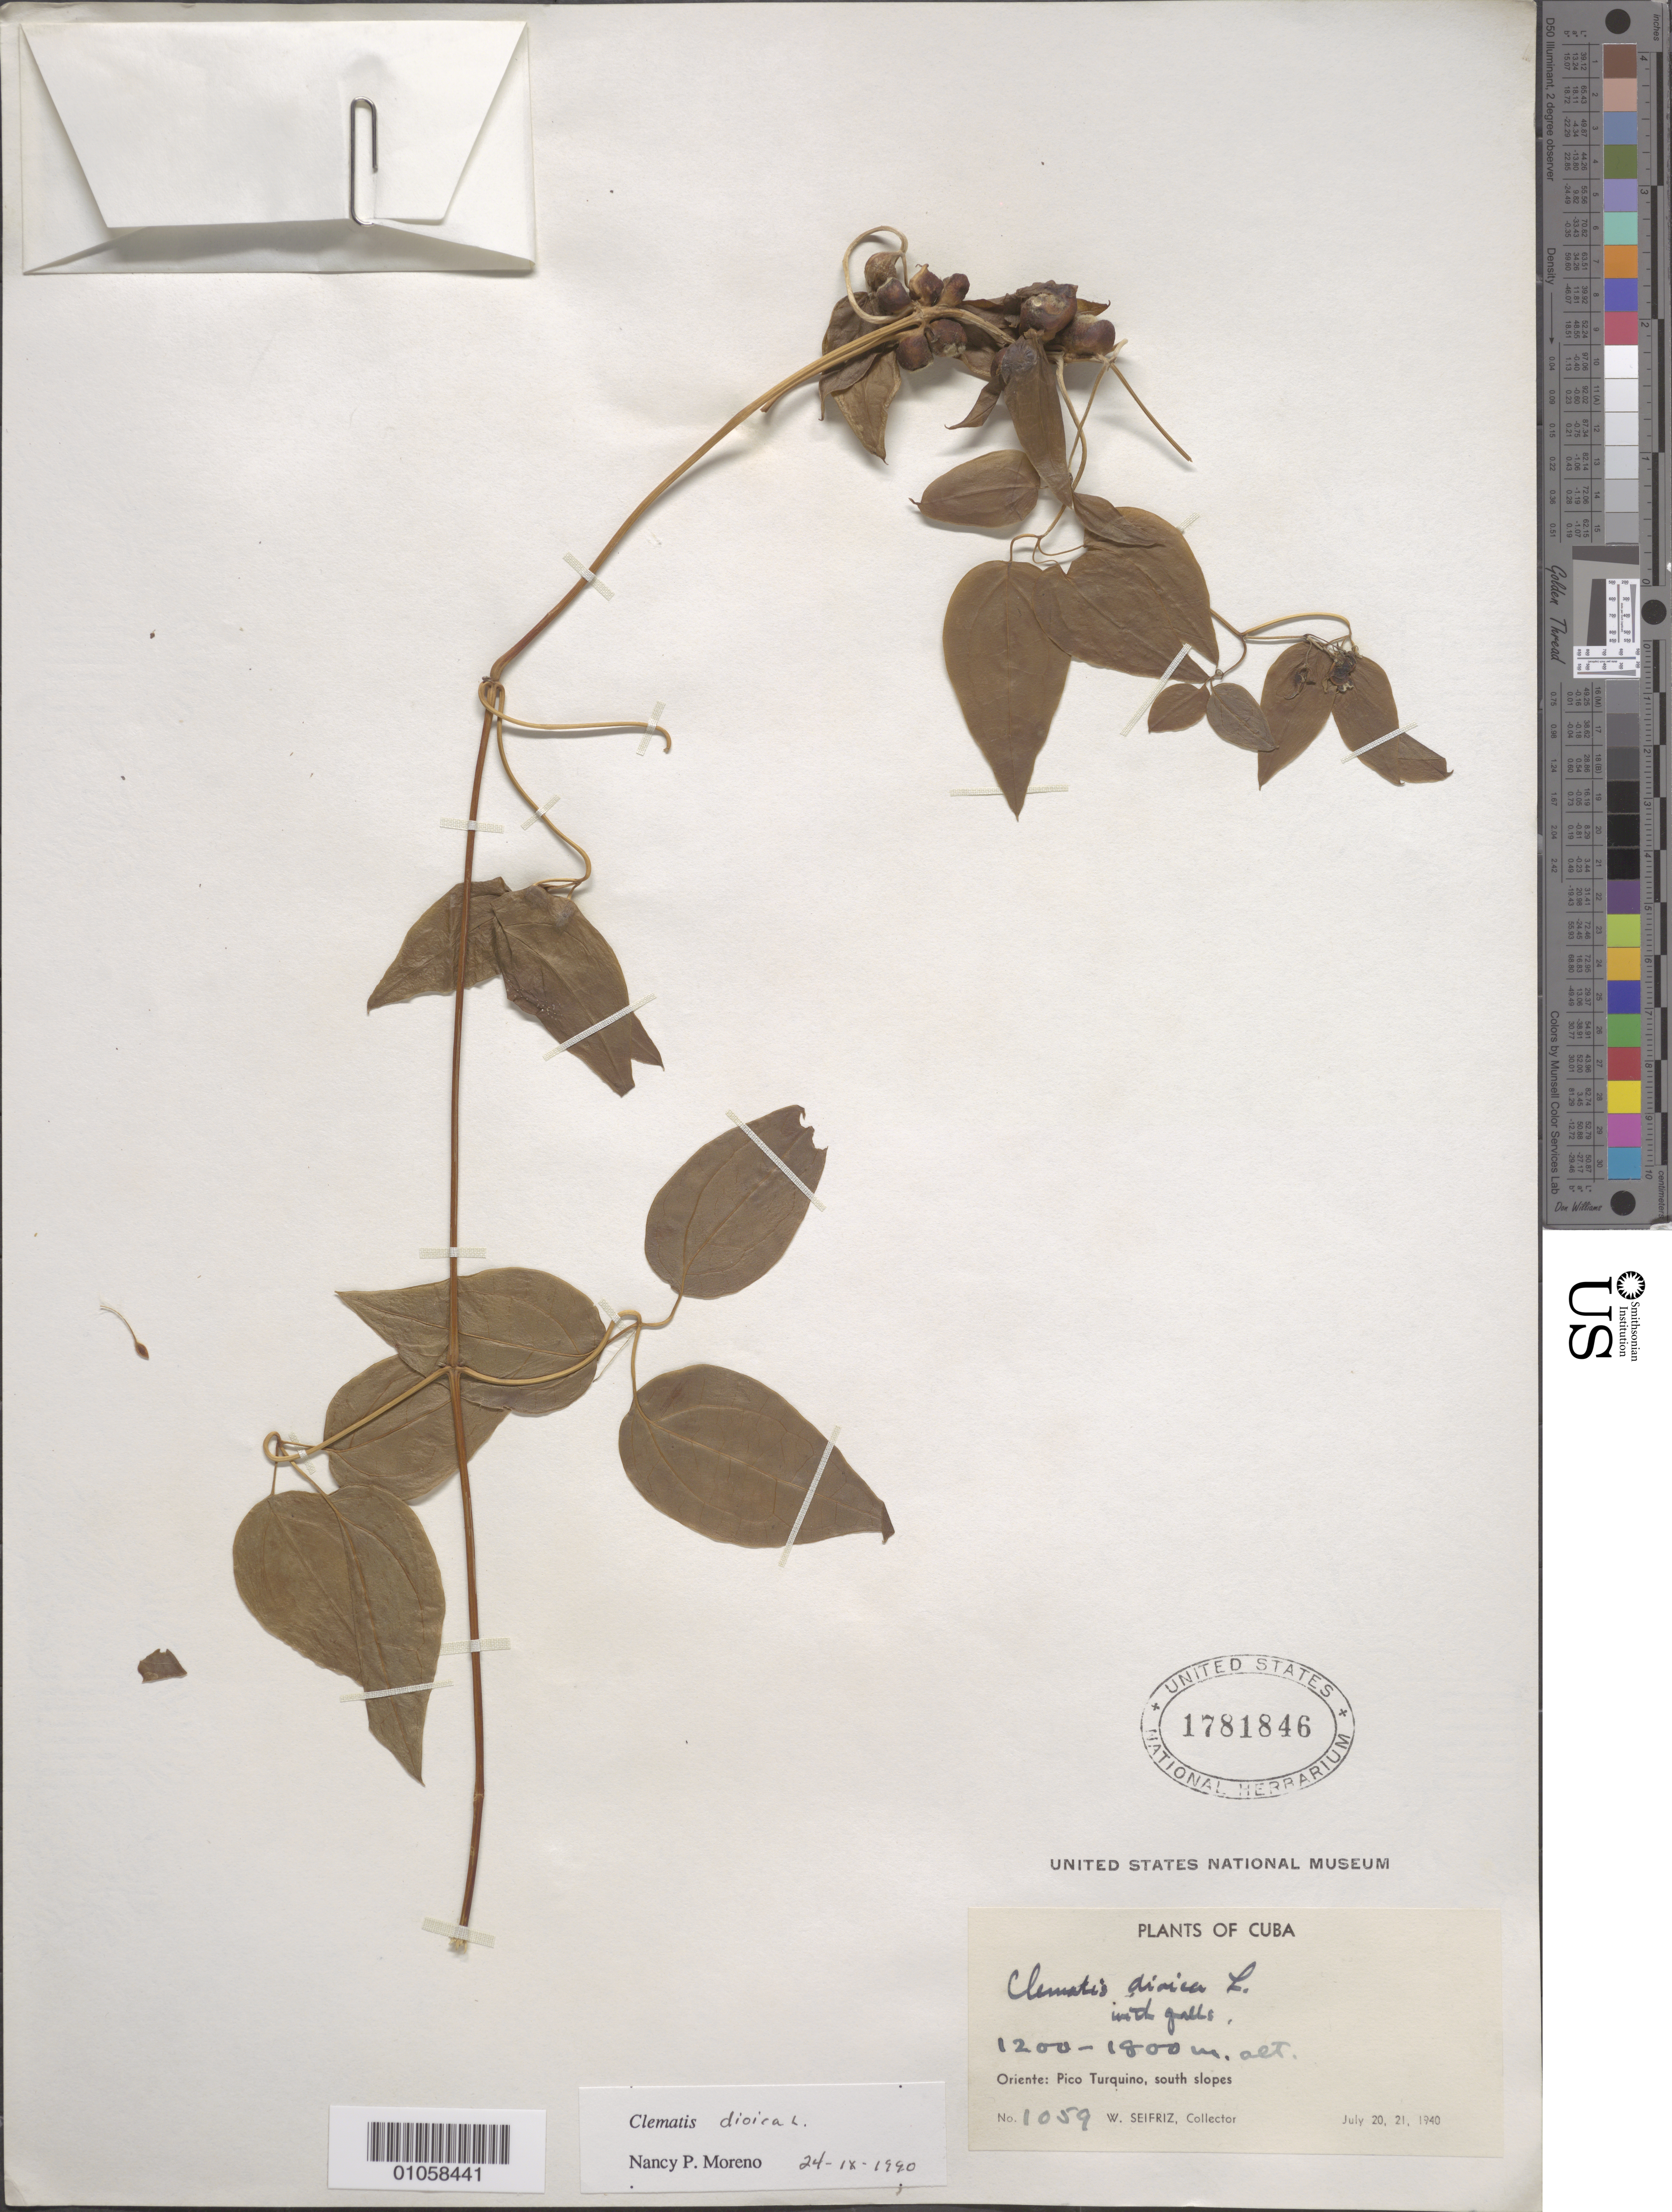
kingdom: Plantae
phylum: Tracheophyta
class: Magnoliopsida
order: Ranunculales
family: Ranunculaceae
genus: Clematis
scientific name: Clematis dioica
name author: L.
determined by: Moreno, N. P.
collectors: W. Seifriz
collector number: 1059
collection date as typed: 20 Jul 1940 and 21 Jul 1940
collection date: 1940-07-20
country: Cuba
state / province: Oriente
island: Cuba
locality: Pico Turquino, S slopes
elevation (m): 1200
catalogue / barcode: US 1781846